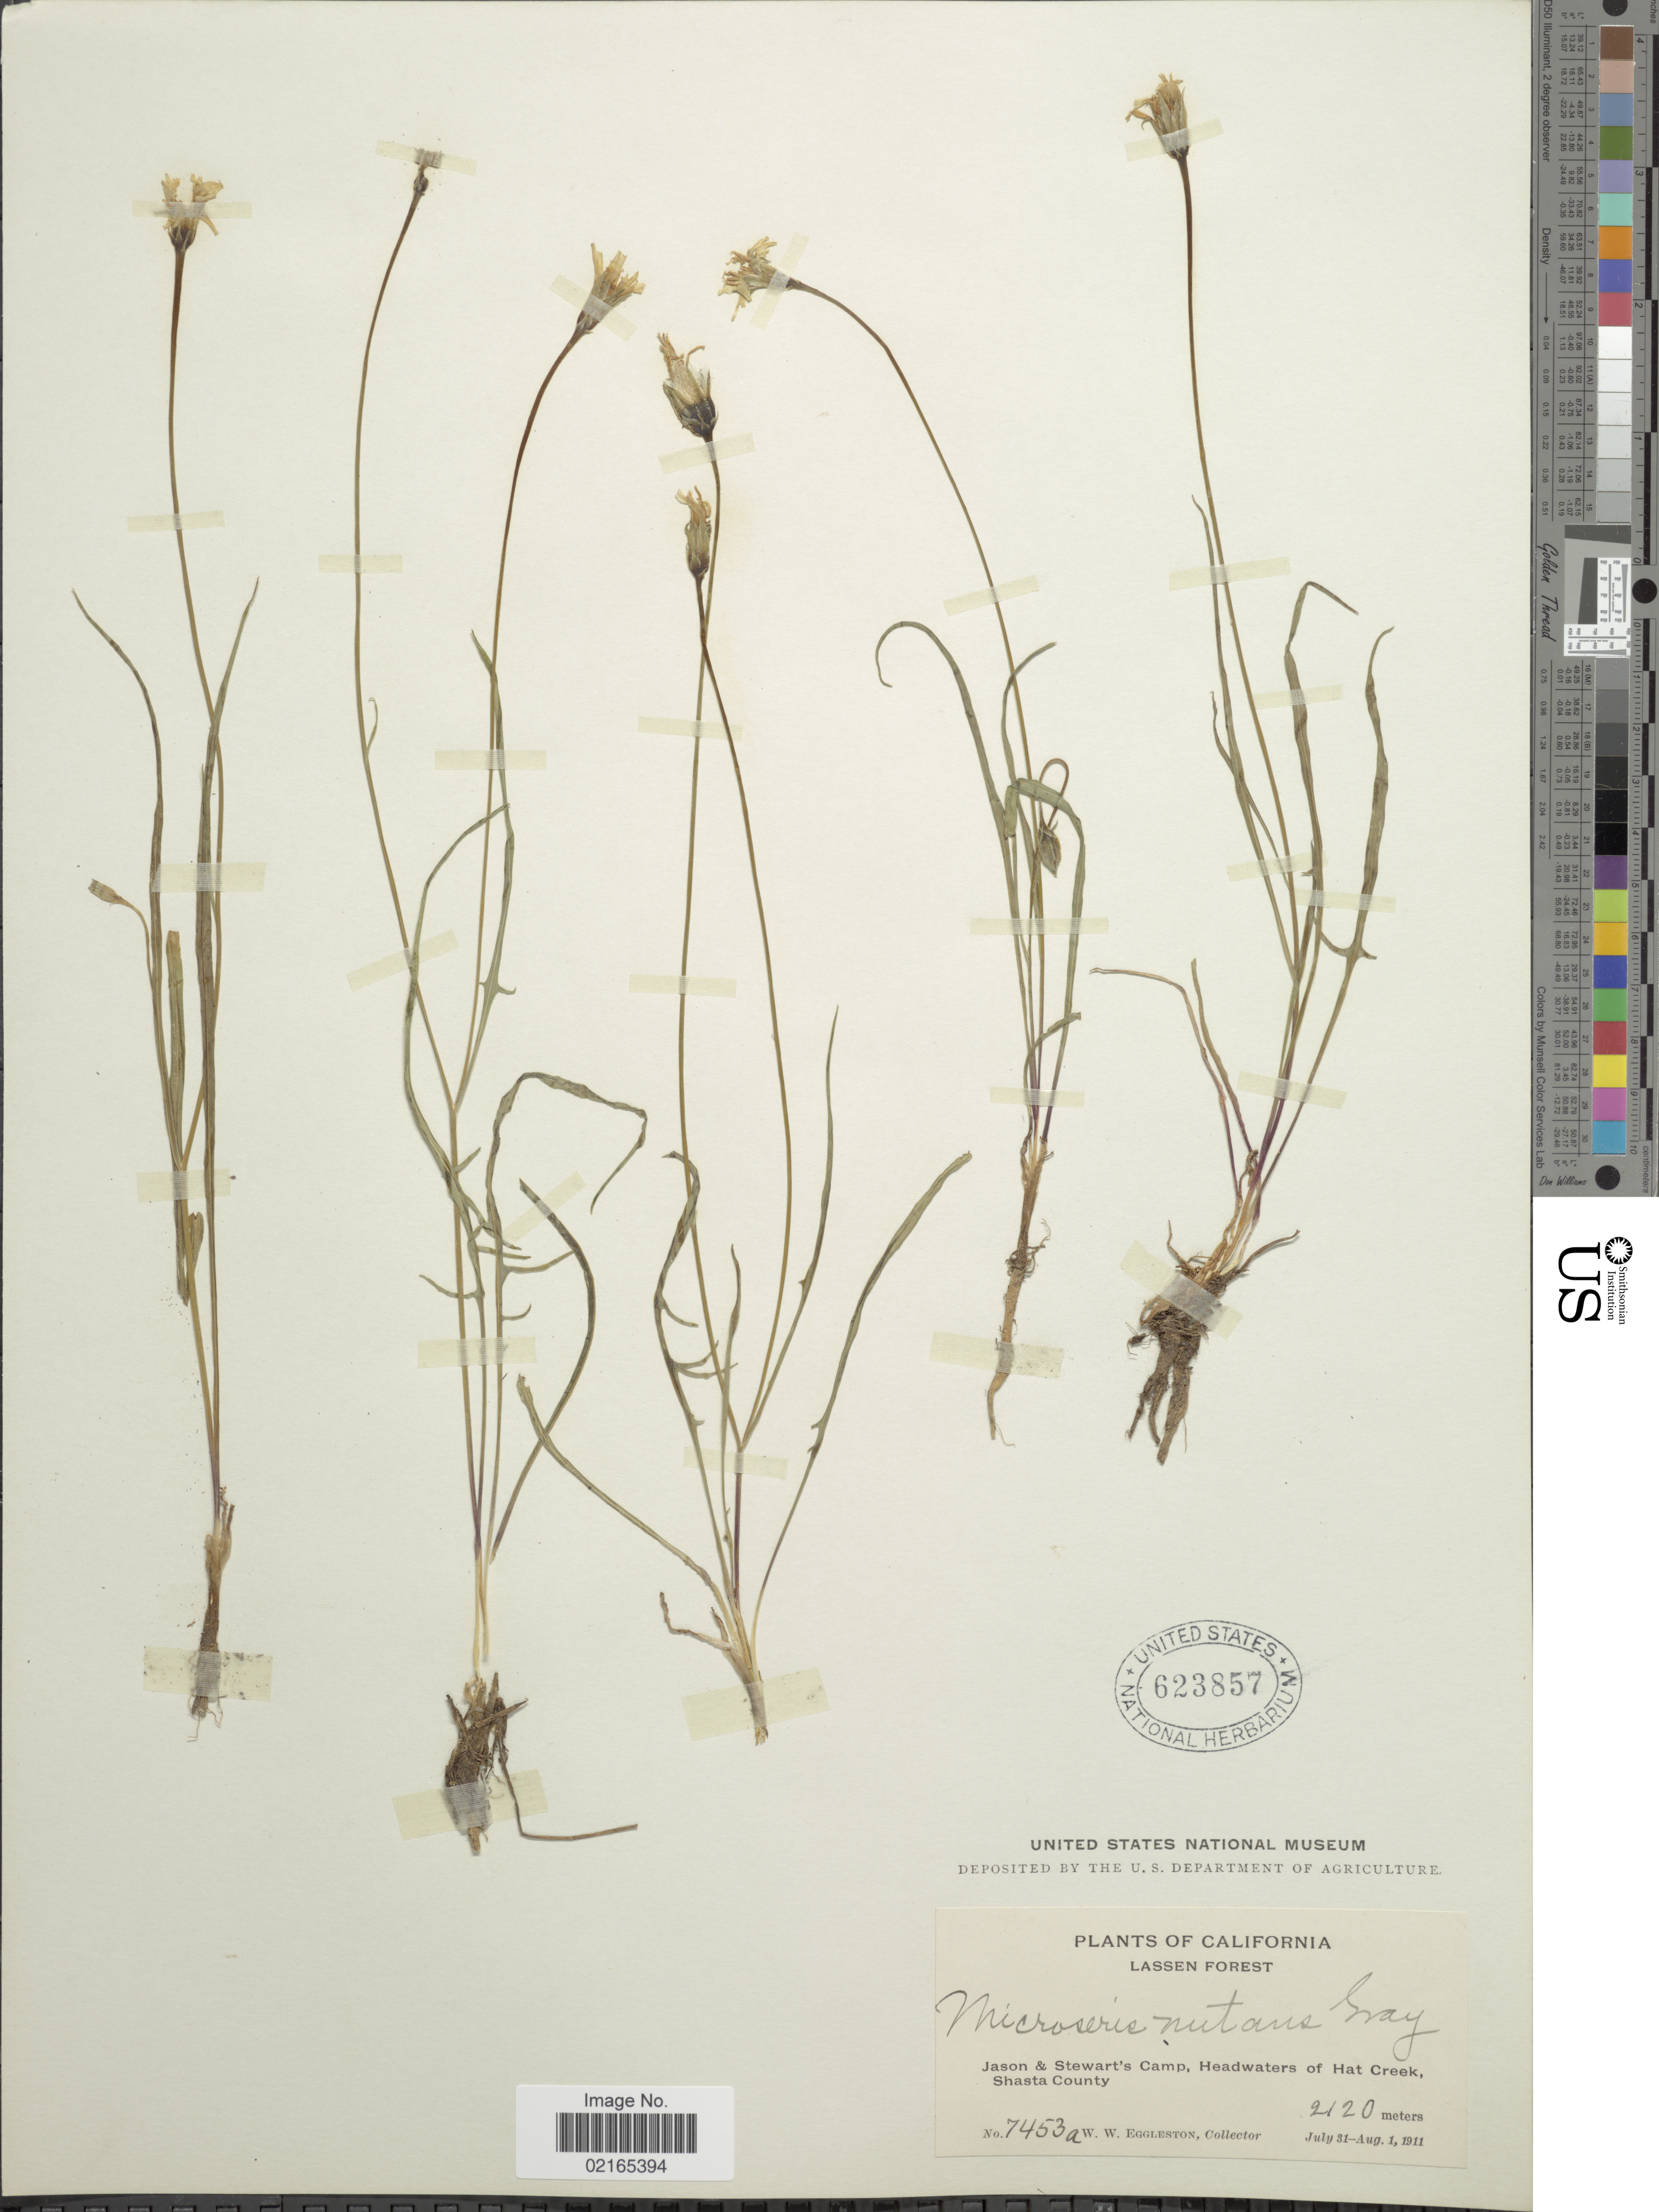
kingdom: Plantae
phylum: Tracheophyta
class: Magnoliopsida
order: Asterales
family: Asteraceae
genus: Microseris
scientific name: Microseris nutans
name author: (Hook.) Sch. Bip.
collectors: W. W. Eggleston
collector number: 7453a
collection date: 1911-07-31/1911-08-01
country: United States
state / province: California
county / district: Shasta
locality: Lassen Forest, Jason & Stewart's Camp, Headwaters of Hat Creek, Shasta County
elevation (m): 2120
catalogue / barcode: US 623857